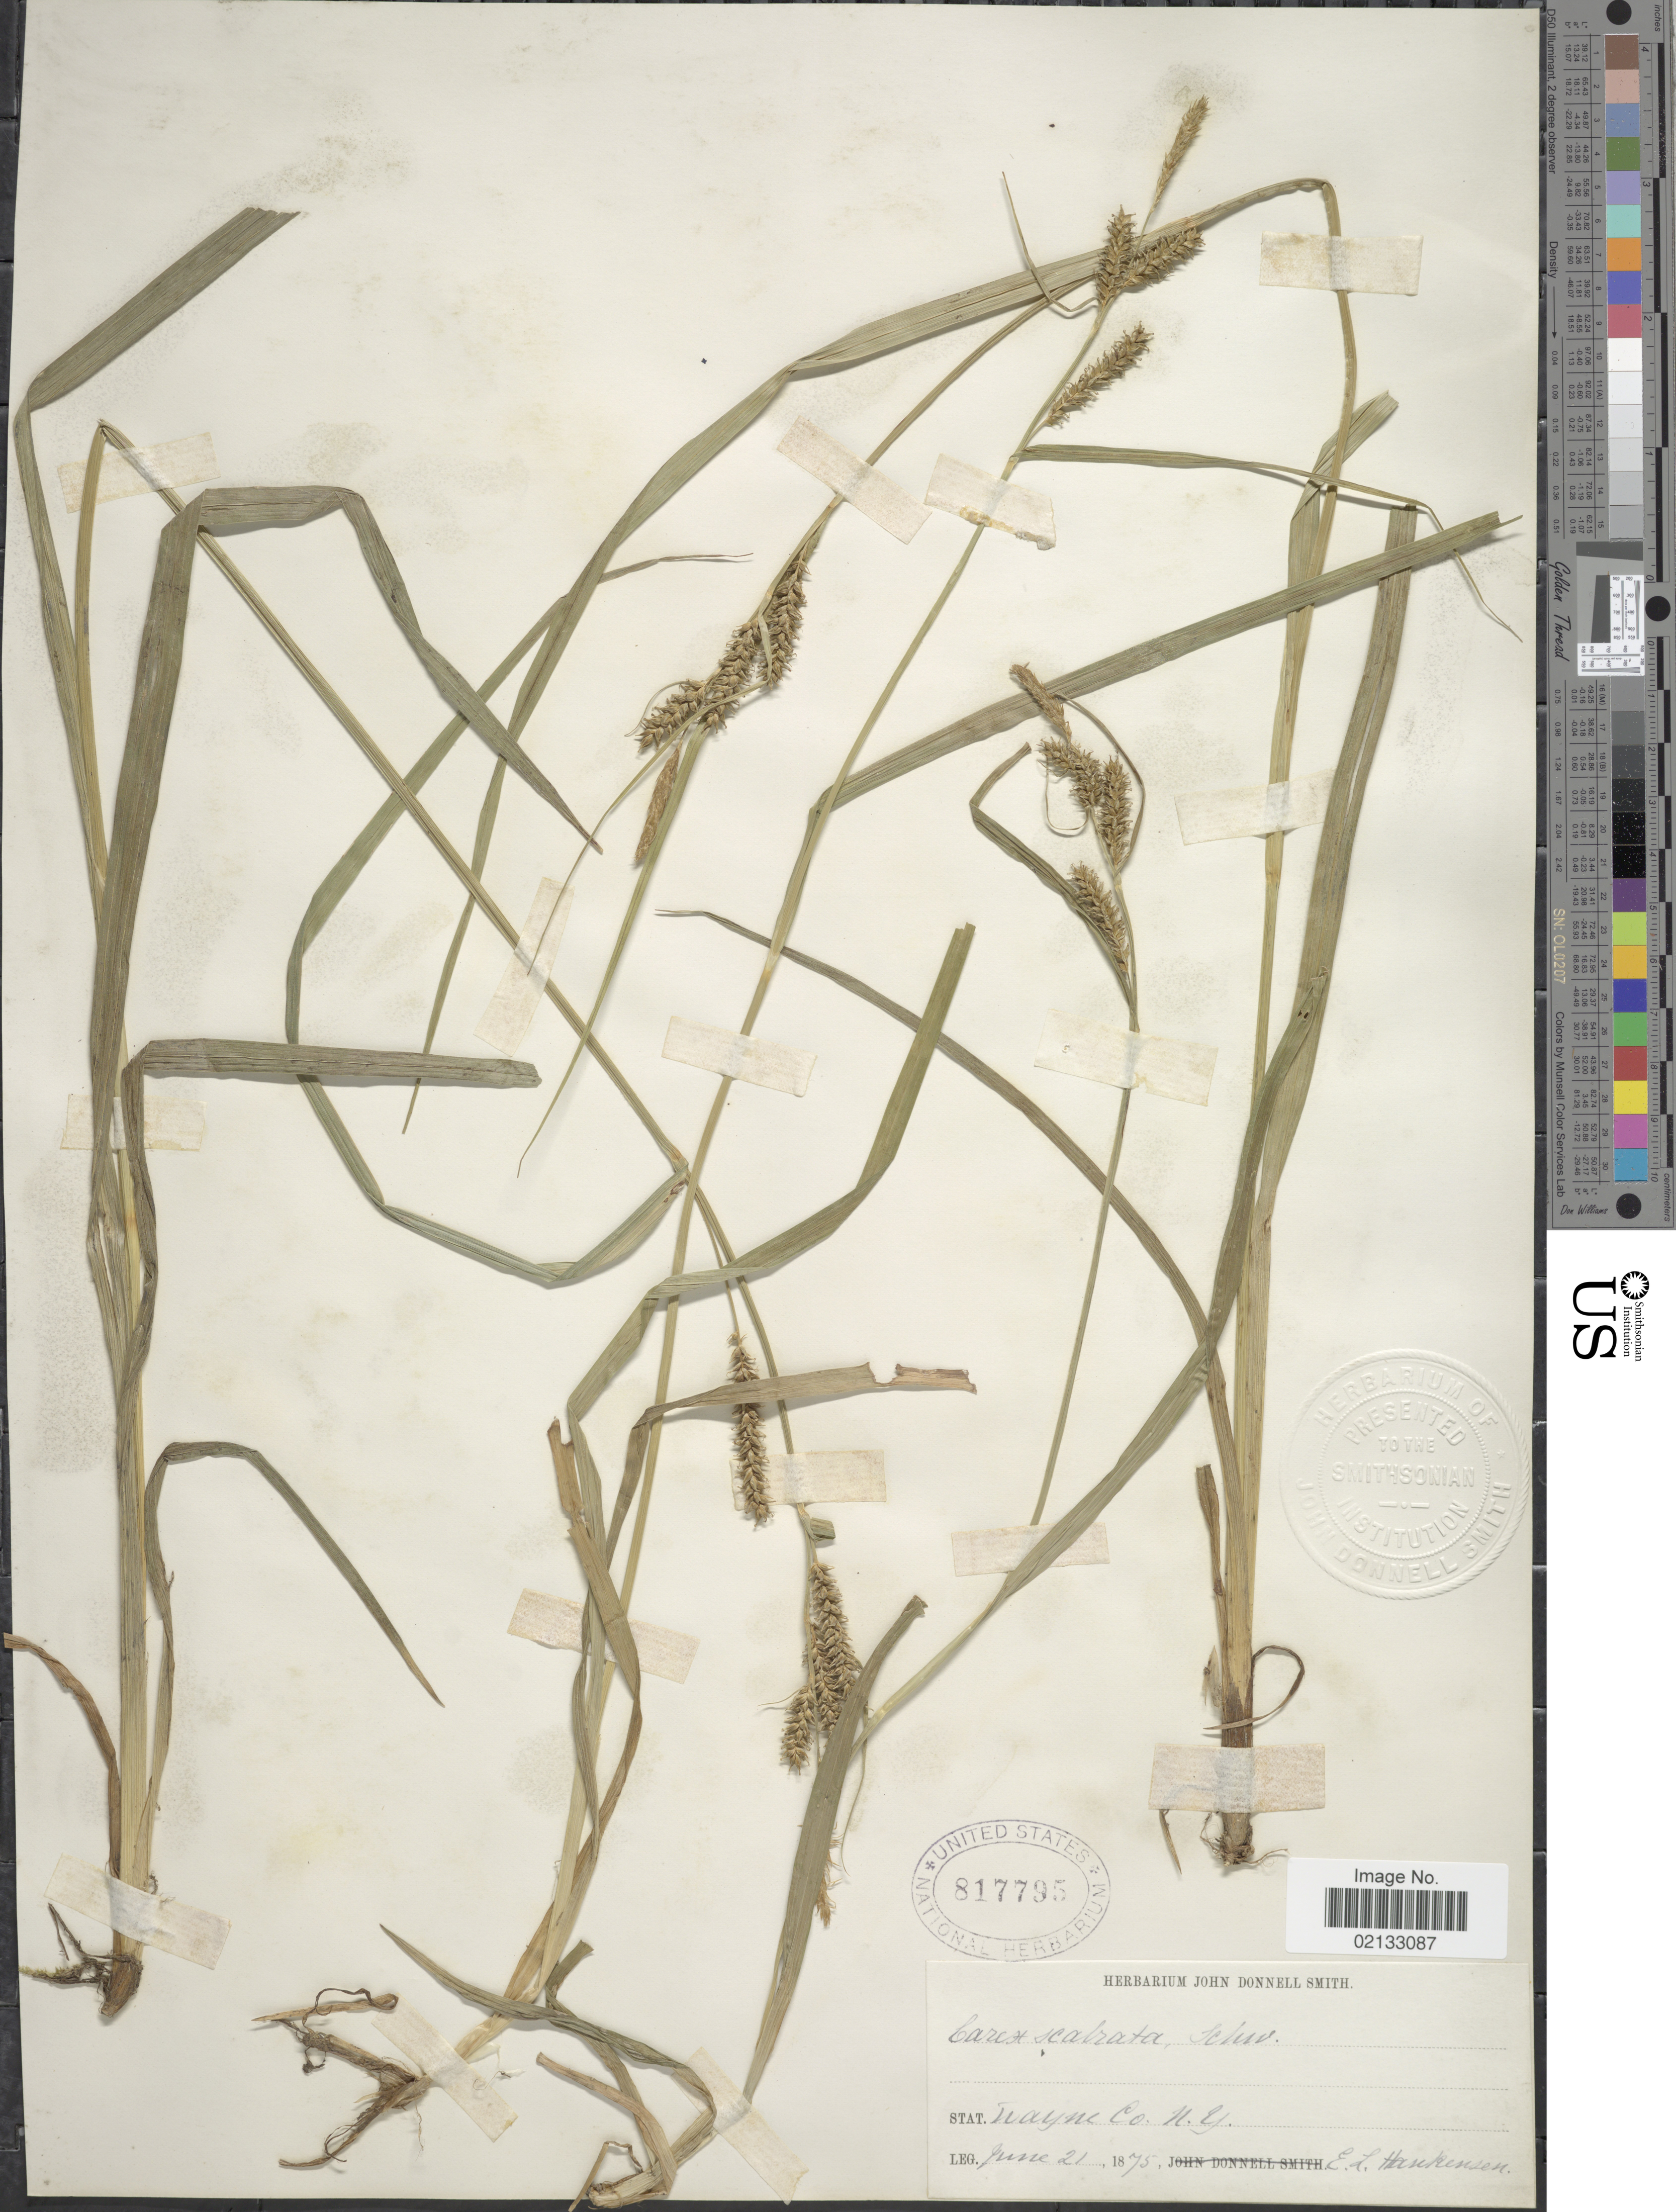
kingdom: Plantae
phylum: Tracheophyta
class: Liliopsida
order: Poales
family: Cyperaceae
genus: Carex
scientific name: Carex scabrata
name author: Schwein.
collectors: E. Hankenson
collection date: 1875-06-21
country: United States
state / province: New York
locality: Wayne Co.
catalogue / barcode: US 817795